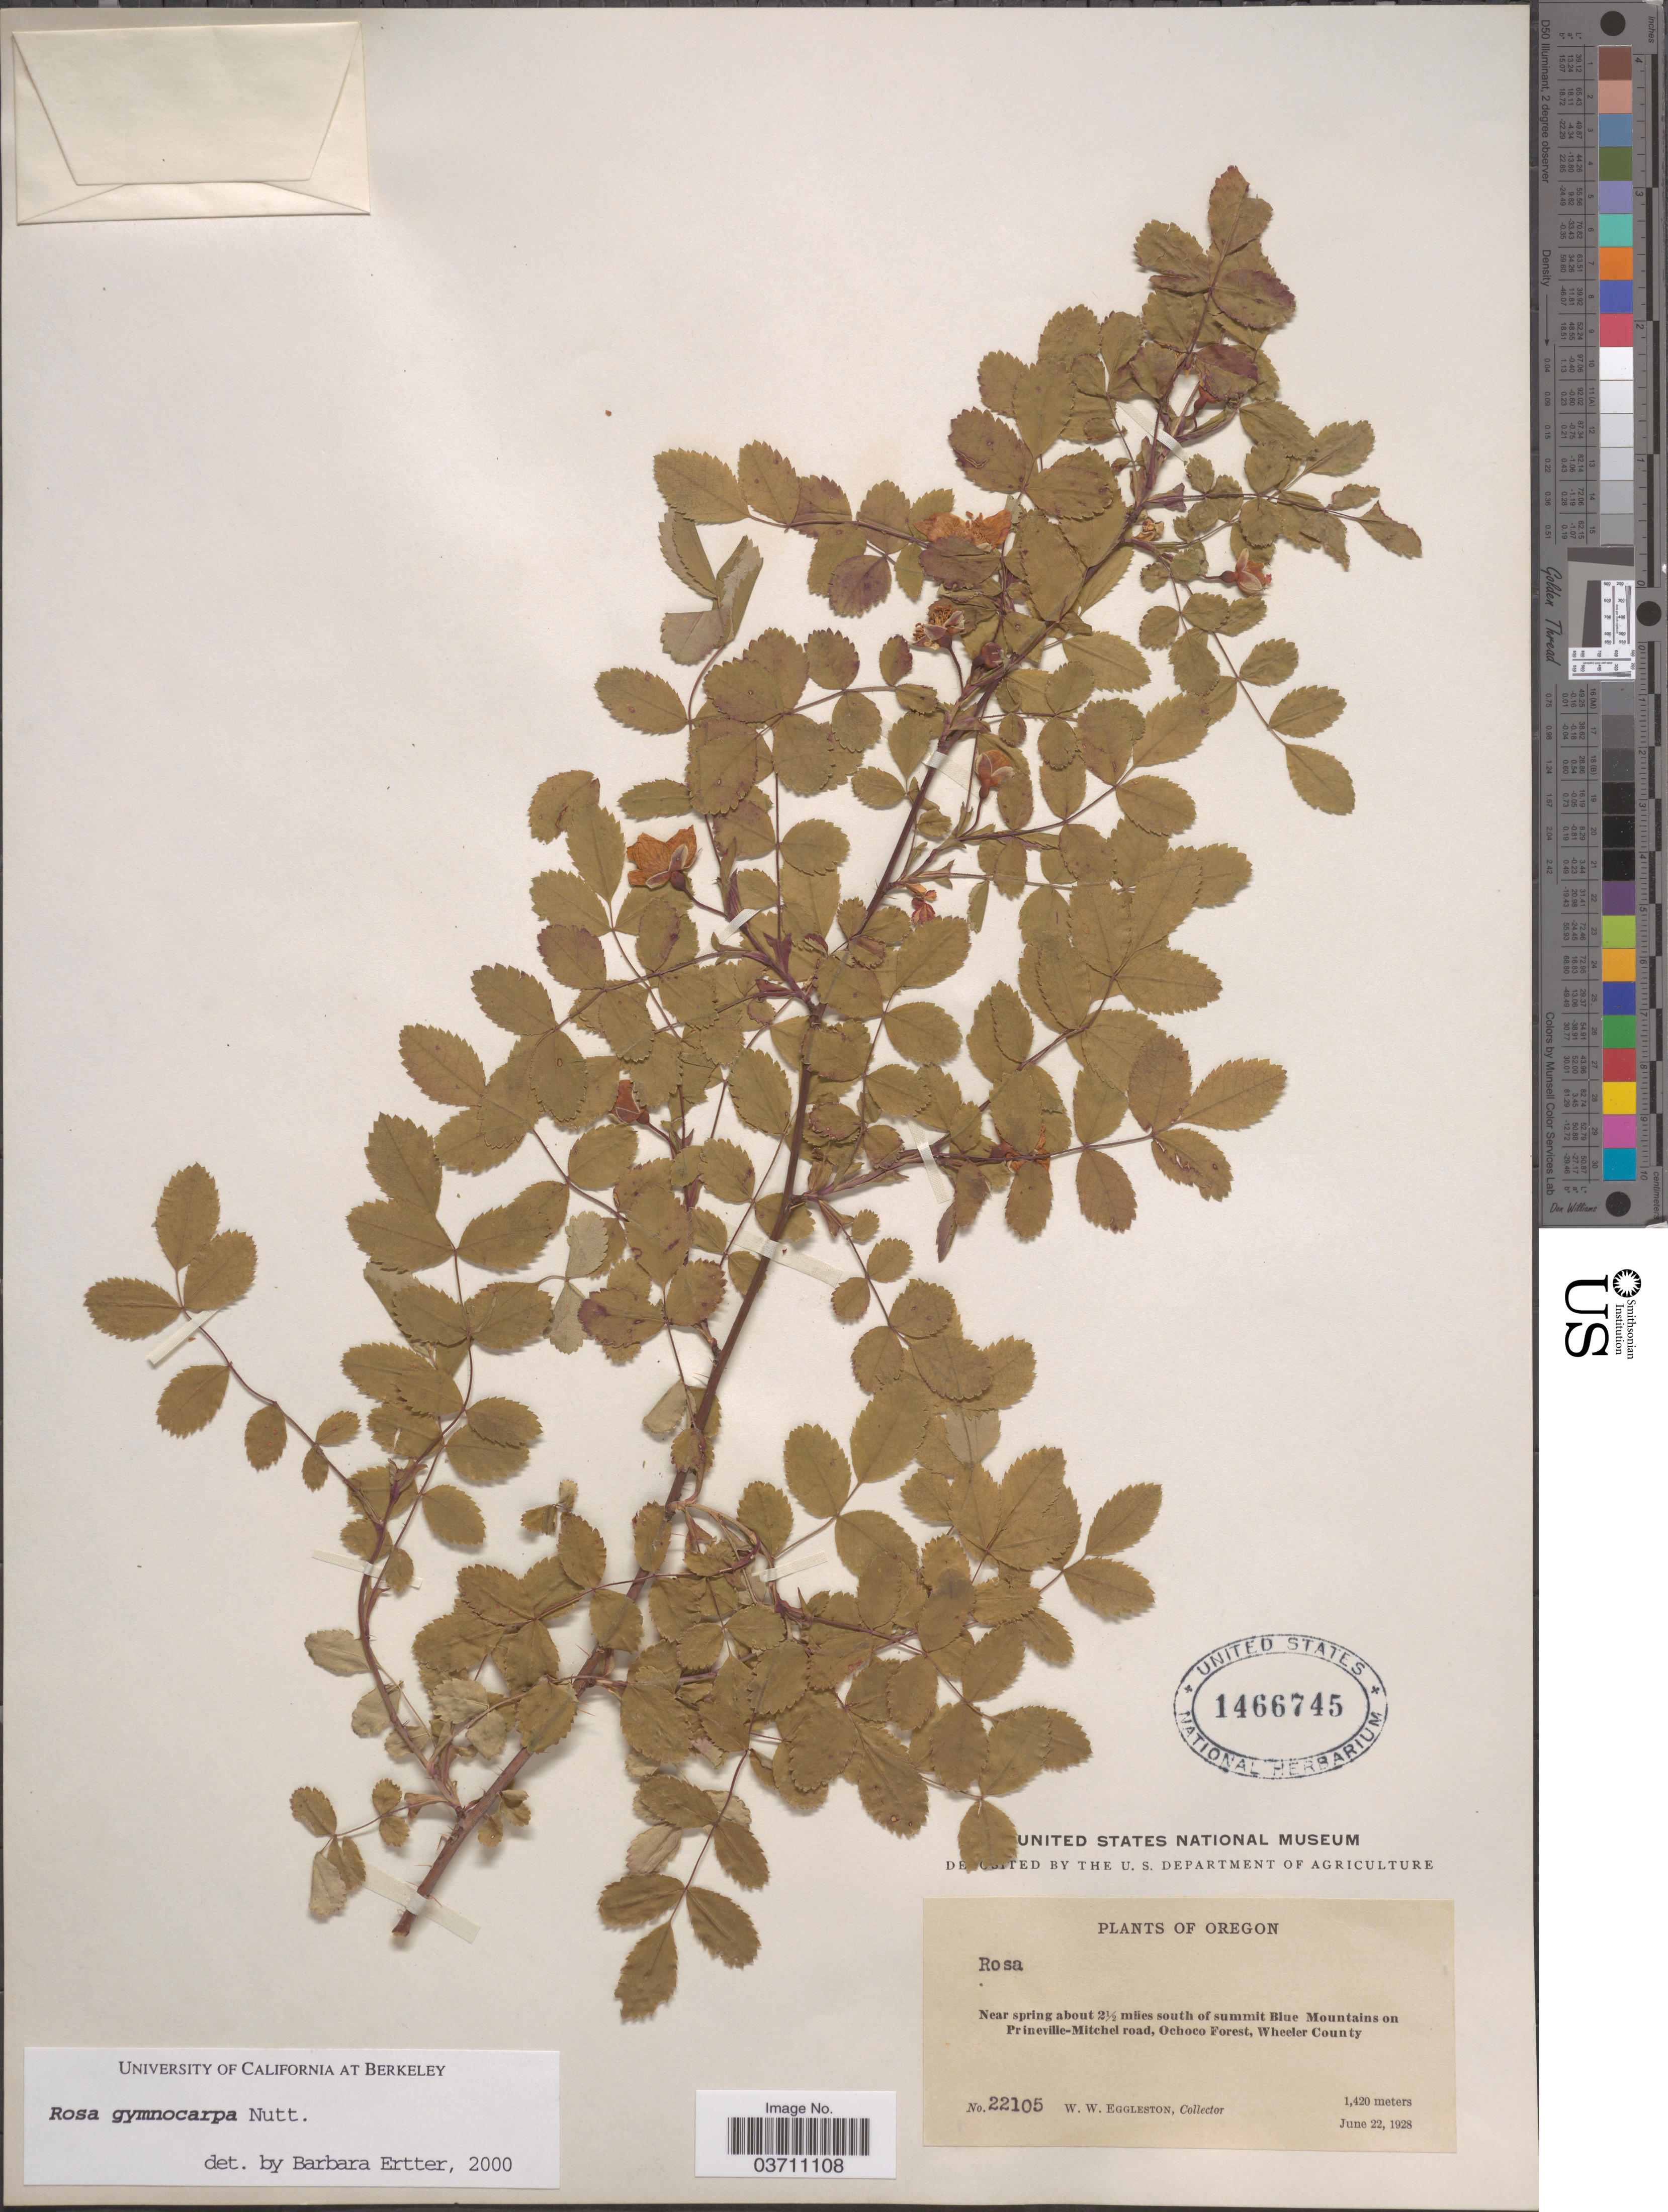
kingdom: Plantae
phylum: Tracheophyta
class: Magnoliopsida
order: Rosales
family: Rosaceae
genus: Rosa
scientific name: Rosa gymnocarpa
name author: Nutt.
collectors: W. W. Eggleston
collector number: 22105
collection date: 1928-06-22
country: United States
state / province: Oregon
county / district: Wheeler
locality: Near spring about 2½ miles south of summit Blue Mountains on Prineville-Mitchel road, Ochoco Forest, Wheeler County.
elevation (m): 1420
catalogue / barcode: US 1466745